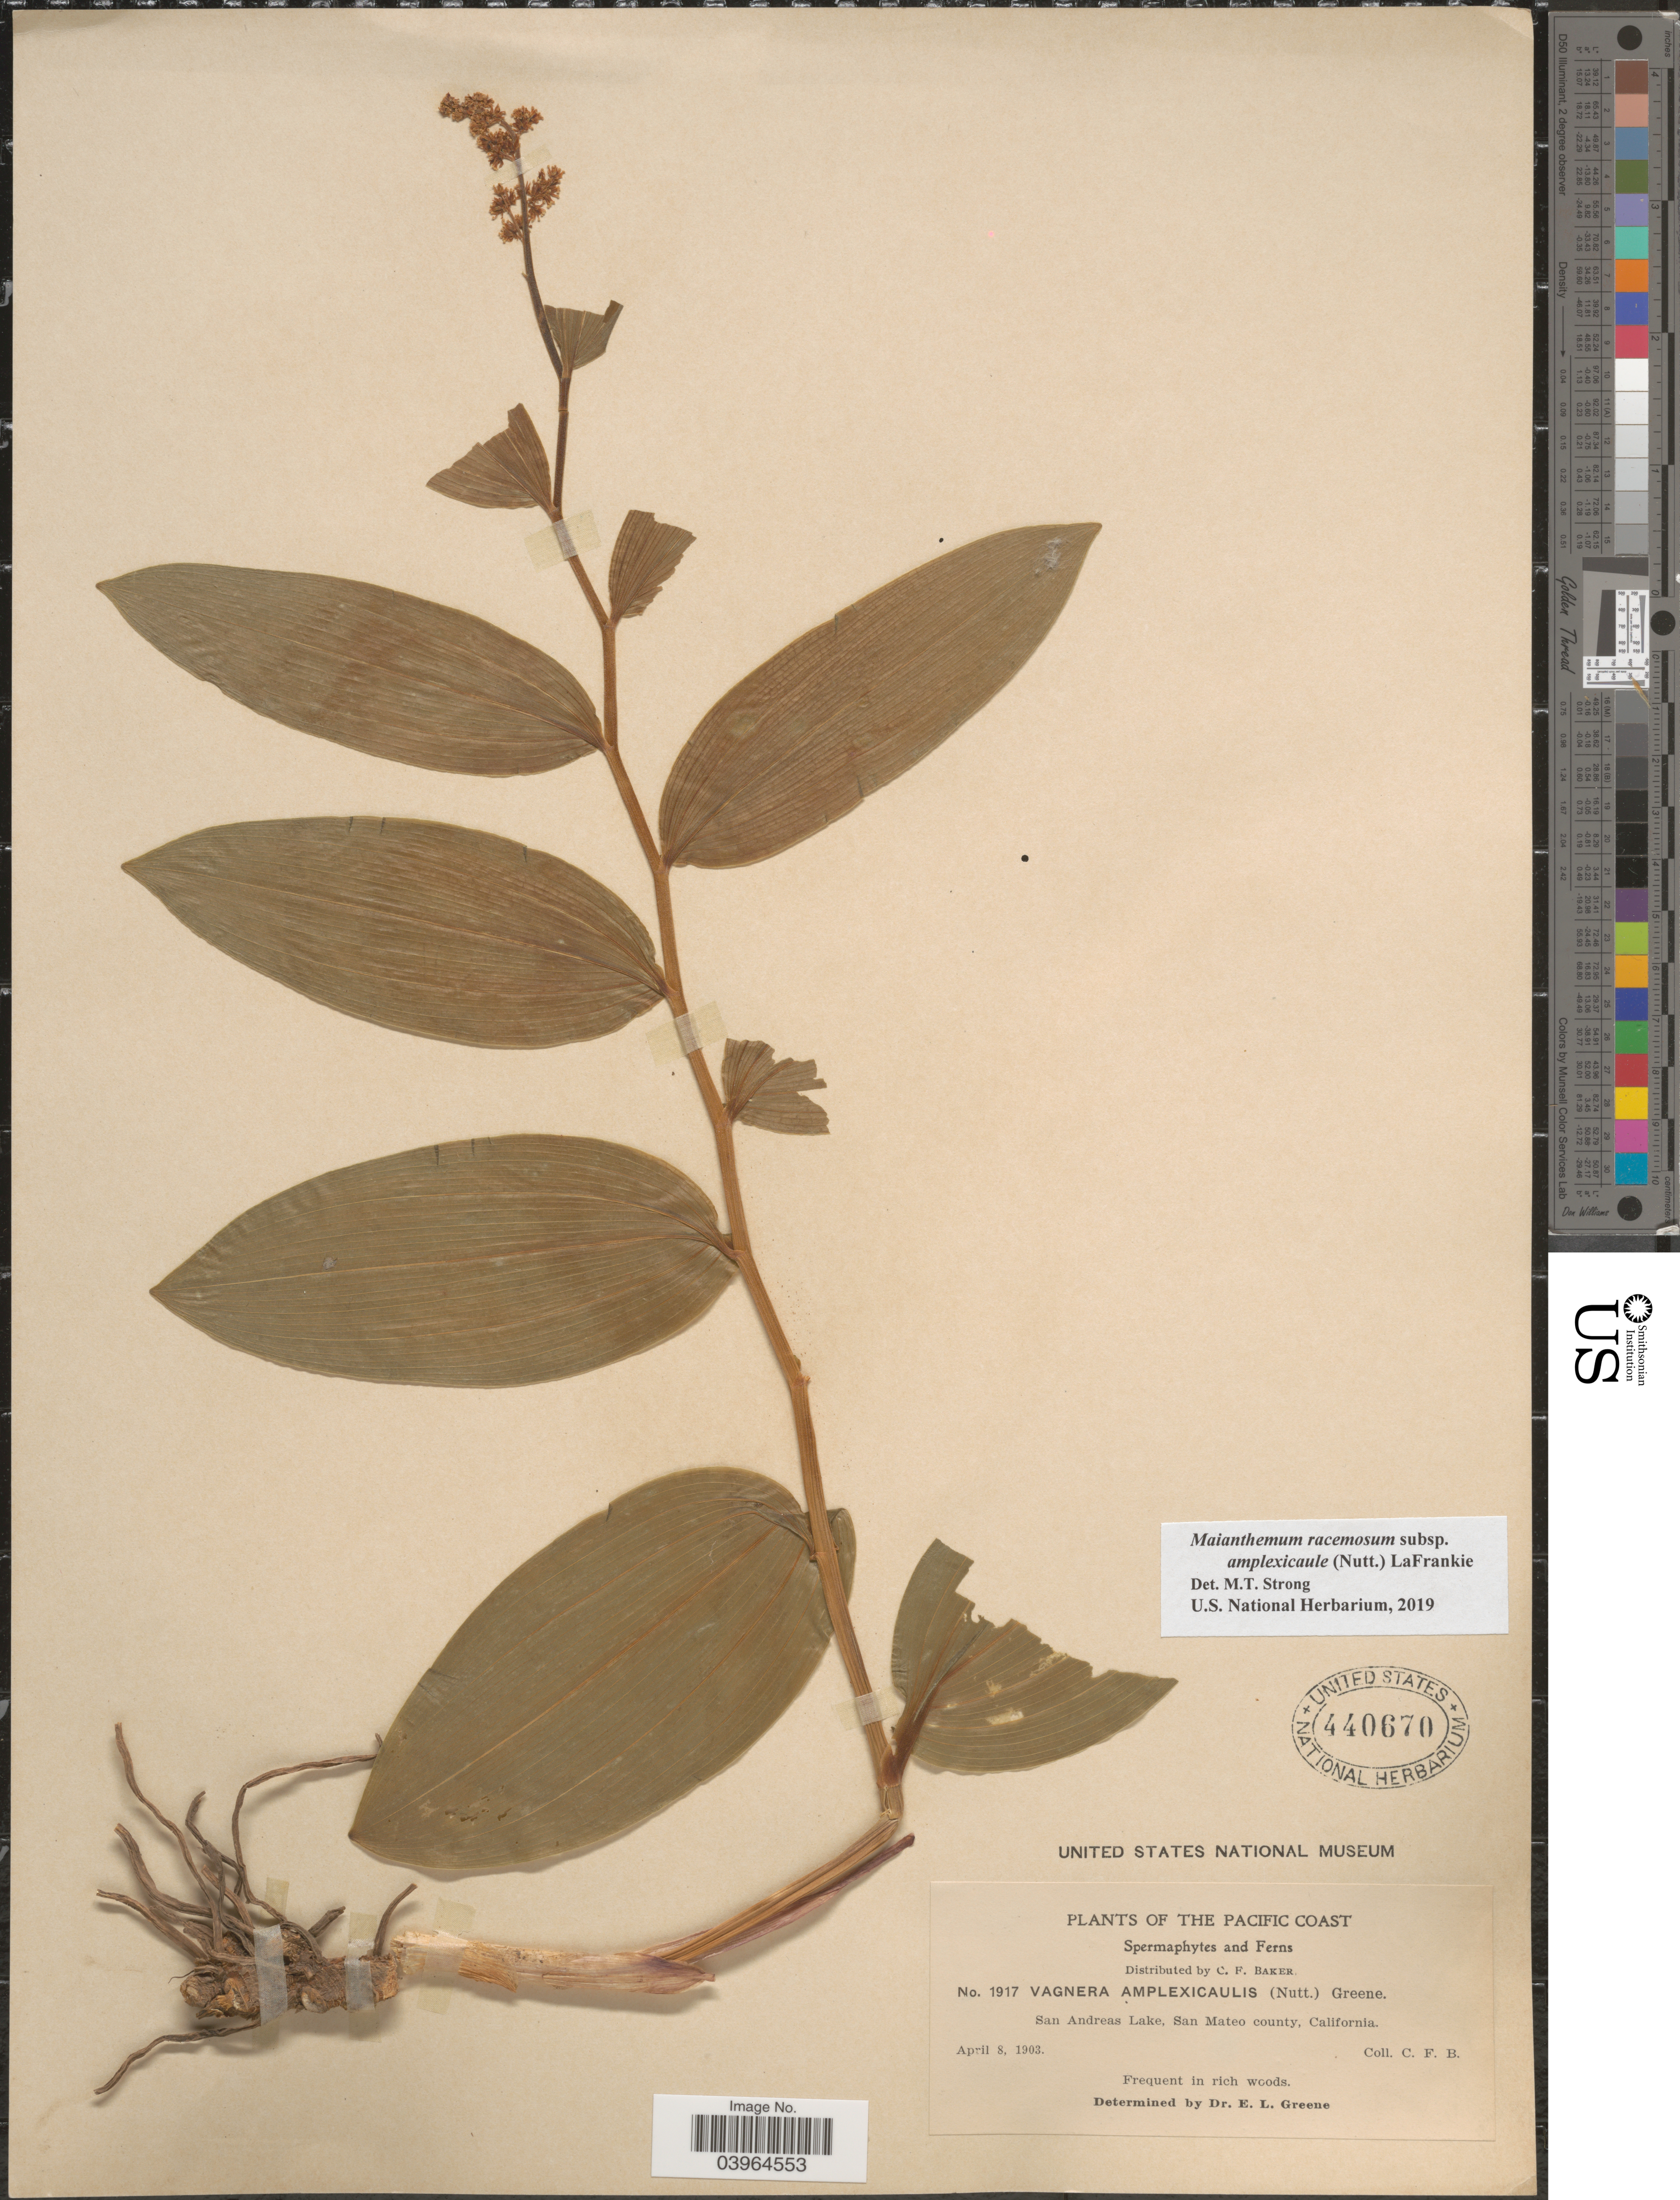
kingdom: Plantae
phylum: Tracheophyta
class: Liliopsida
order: Asparagales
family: Asparagaceae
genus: Maianthemum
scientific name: Maianthemum racemosum subsp. amplexicaule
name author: (Nutt.) LaFrankie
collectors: C. F. Baker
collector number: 1917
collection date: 1903-04-08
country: United States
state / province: California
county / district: San Mateo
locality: The Pacific Coast. San Andreas Lake, San Mateo county.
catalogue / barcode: US 440670